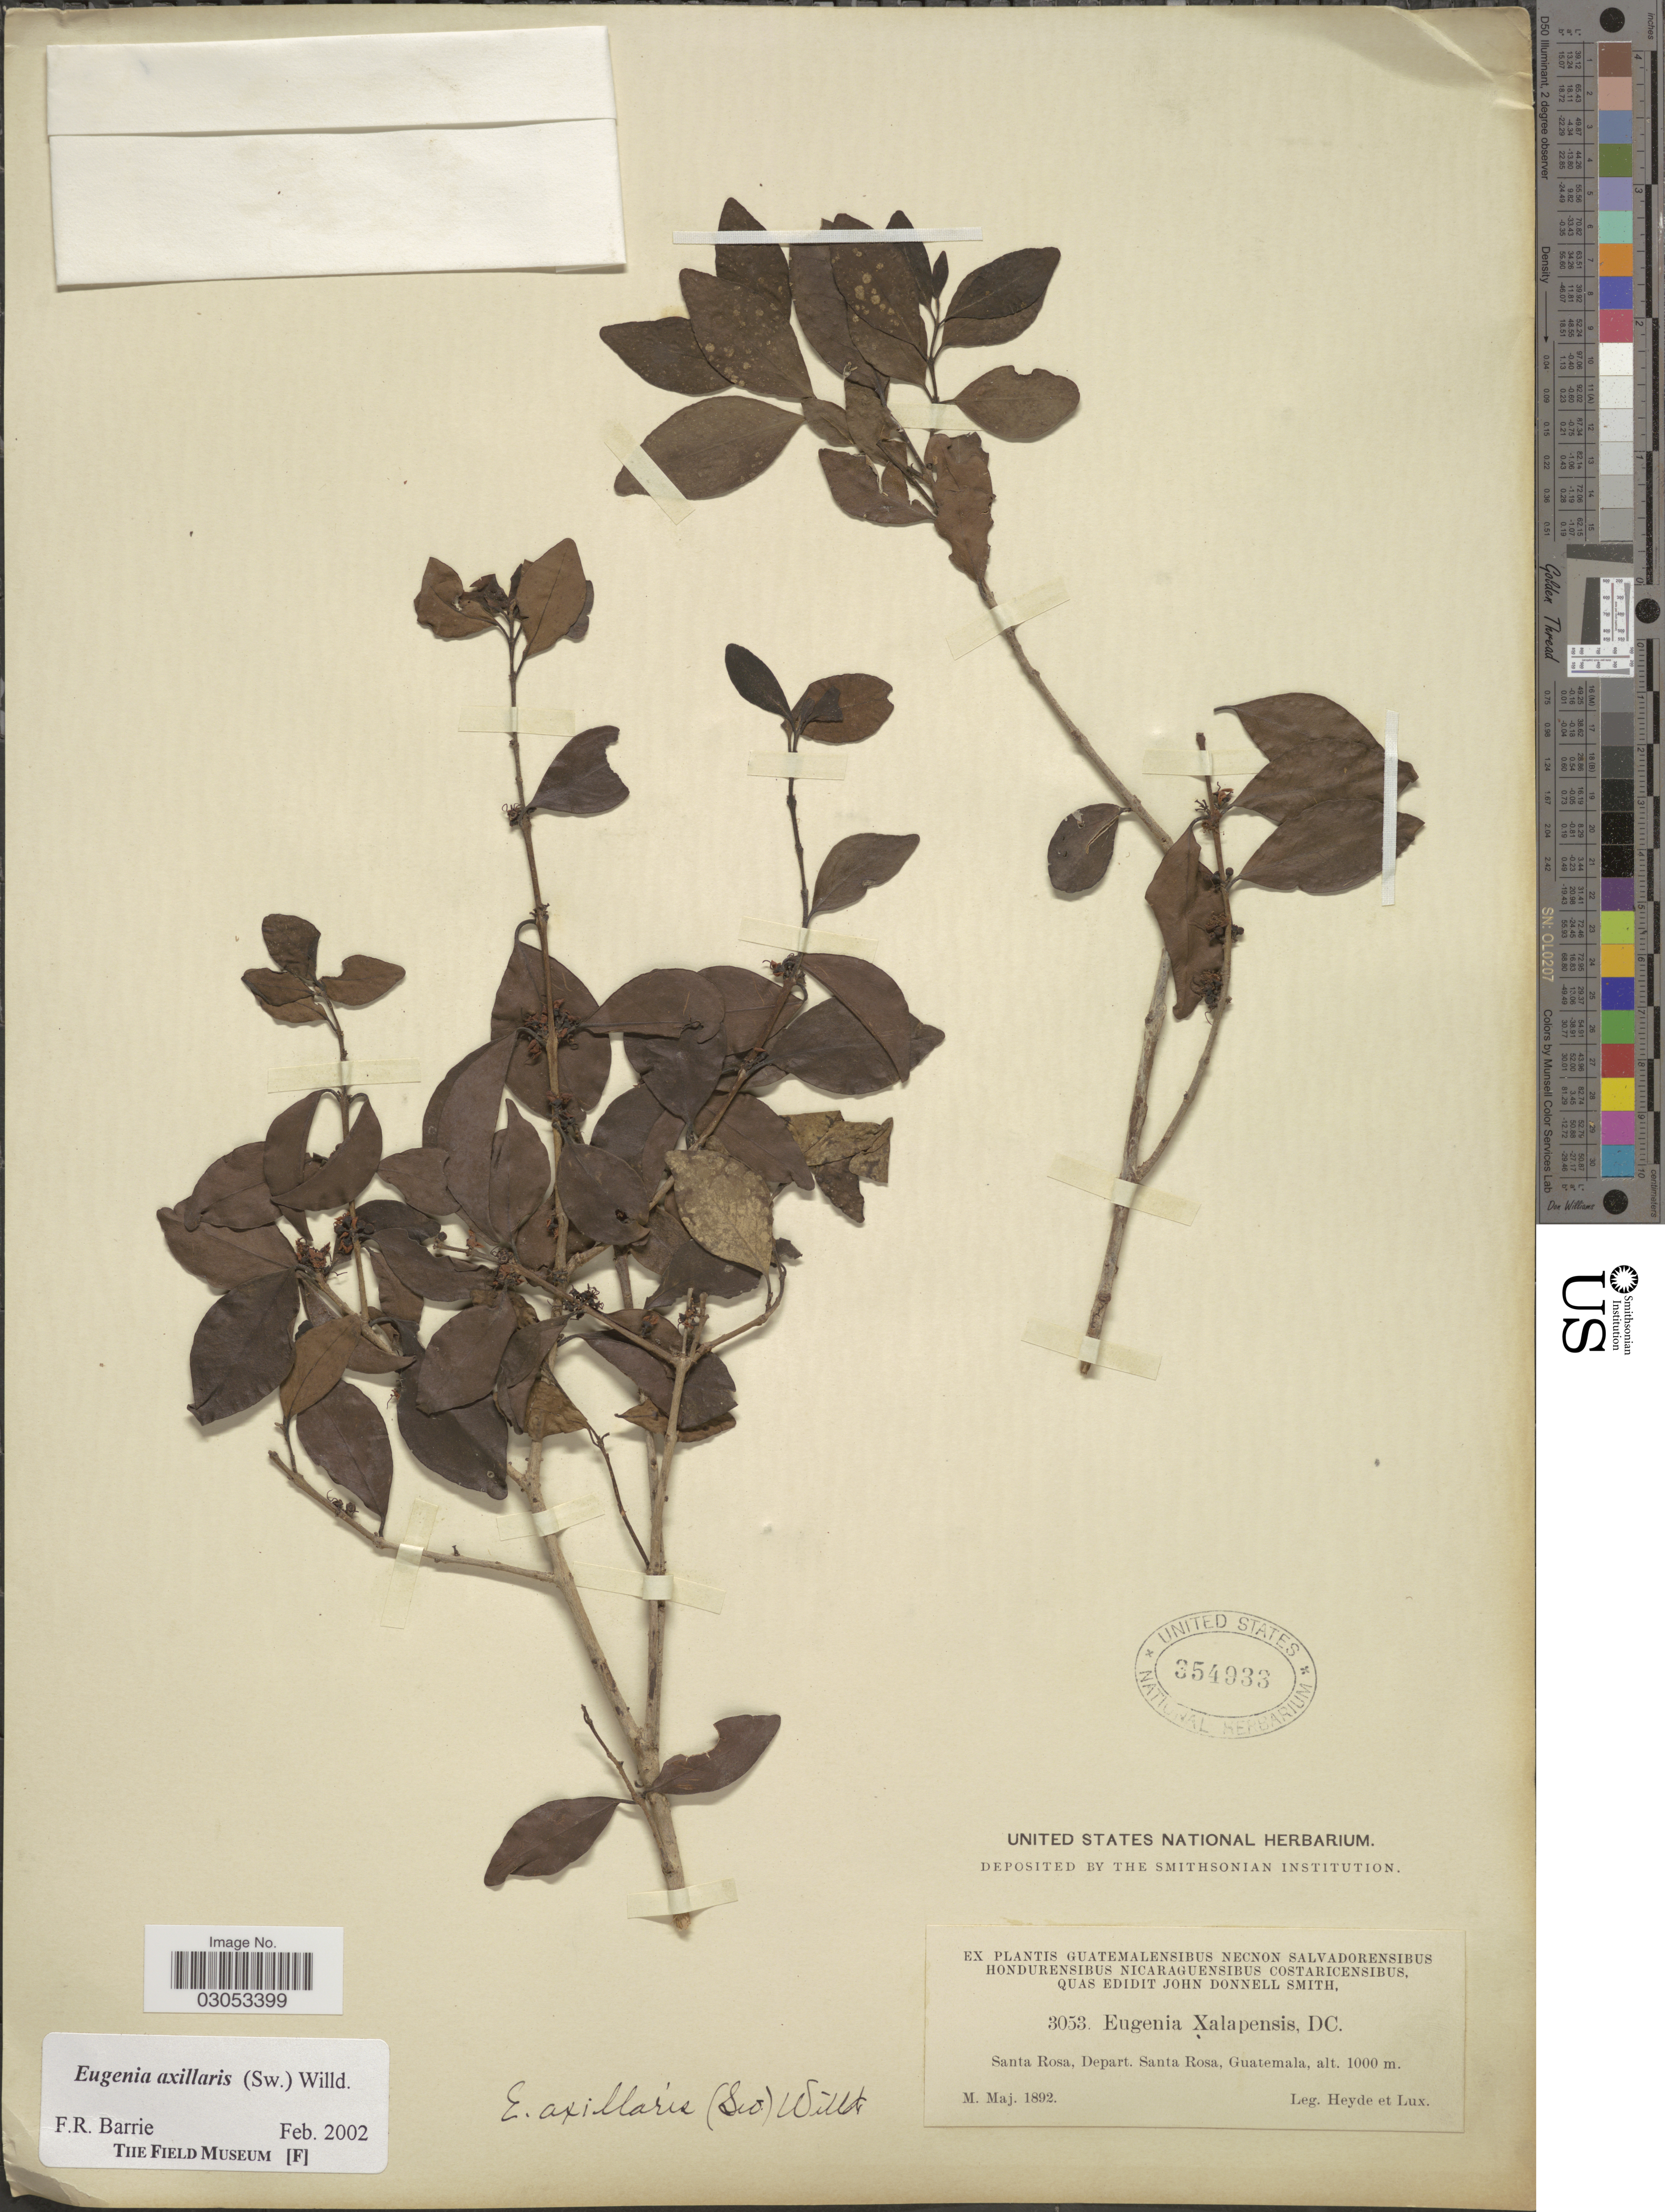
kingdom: Plantae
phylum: Tracheophyta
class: Magnoliopsida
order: Myrtales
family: Myrtaceae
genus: Eugenia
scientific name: Eugenia axillaris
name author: (Sw.) Willd.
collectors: Heyde & Lux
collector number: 3053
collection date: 1892-05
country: Guatemala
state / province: Santa Rosa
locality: Santa Rosa, Depart. Santa Rosa.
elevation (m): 1000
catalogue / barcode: US 354933